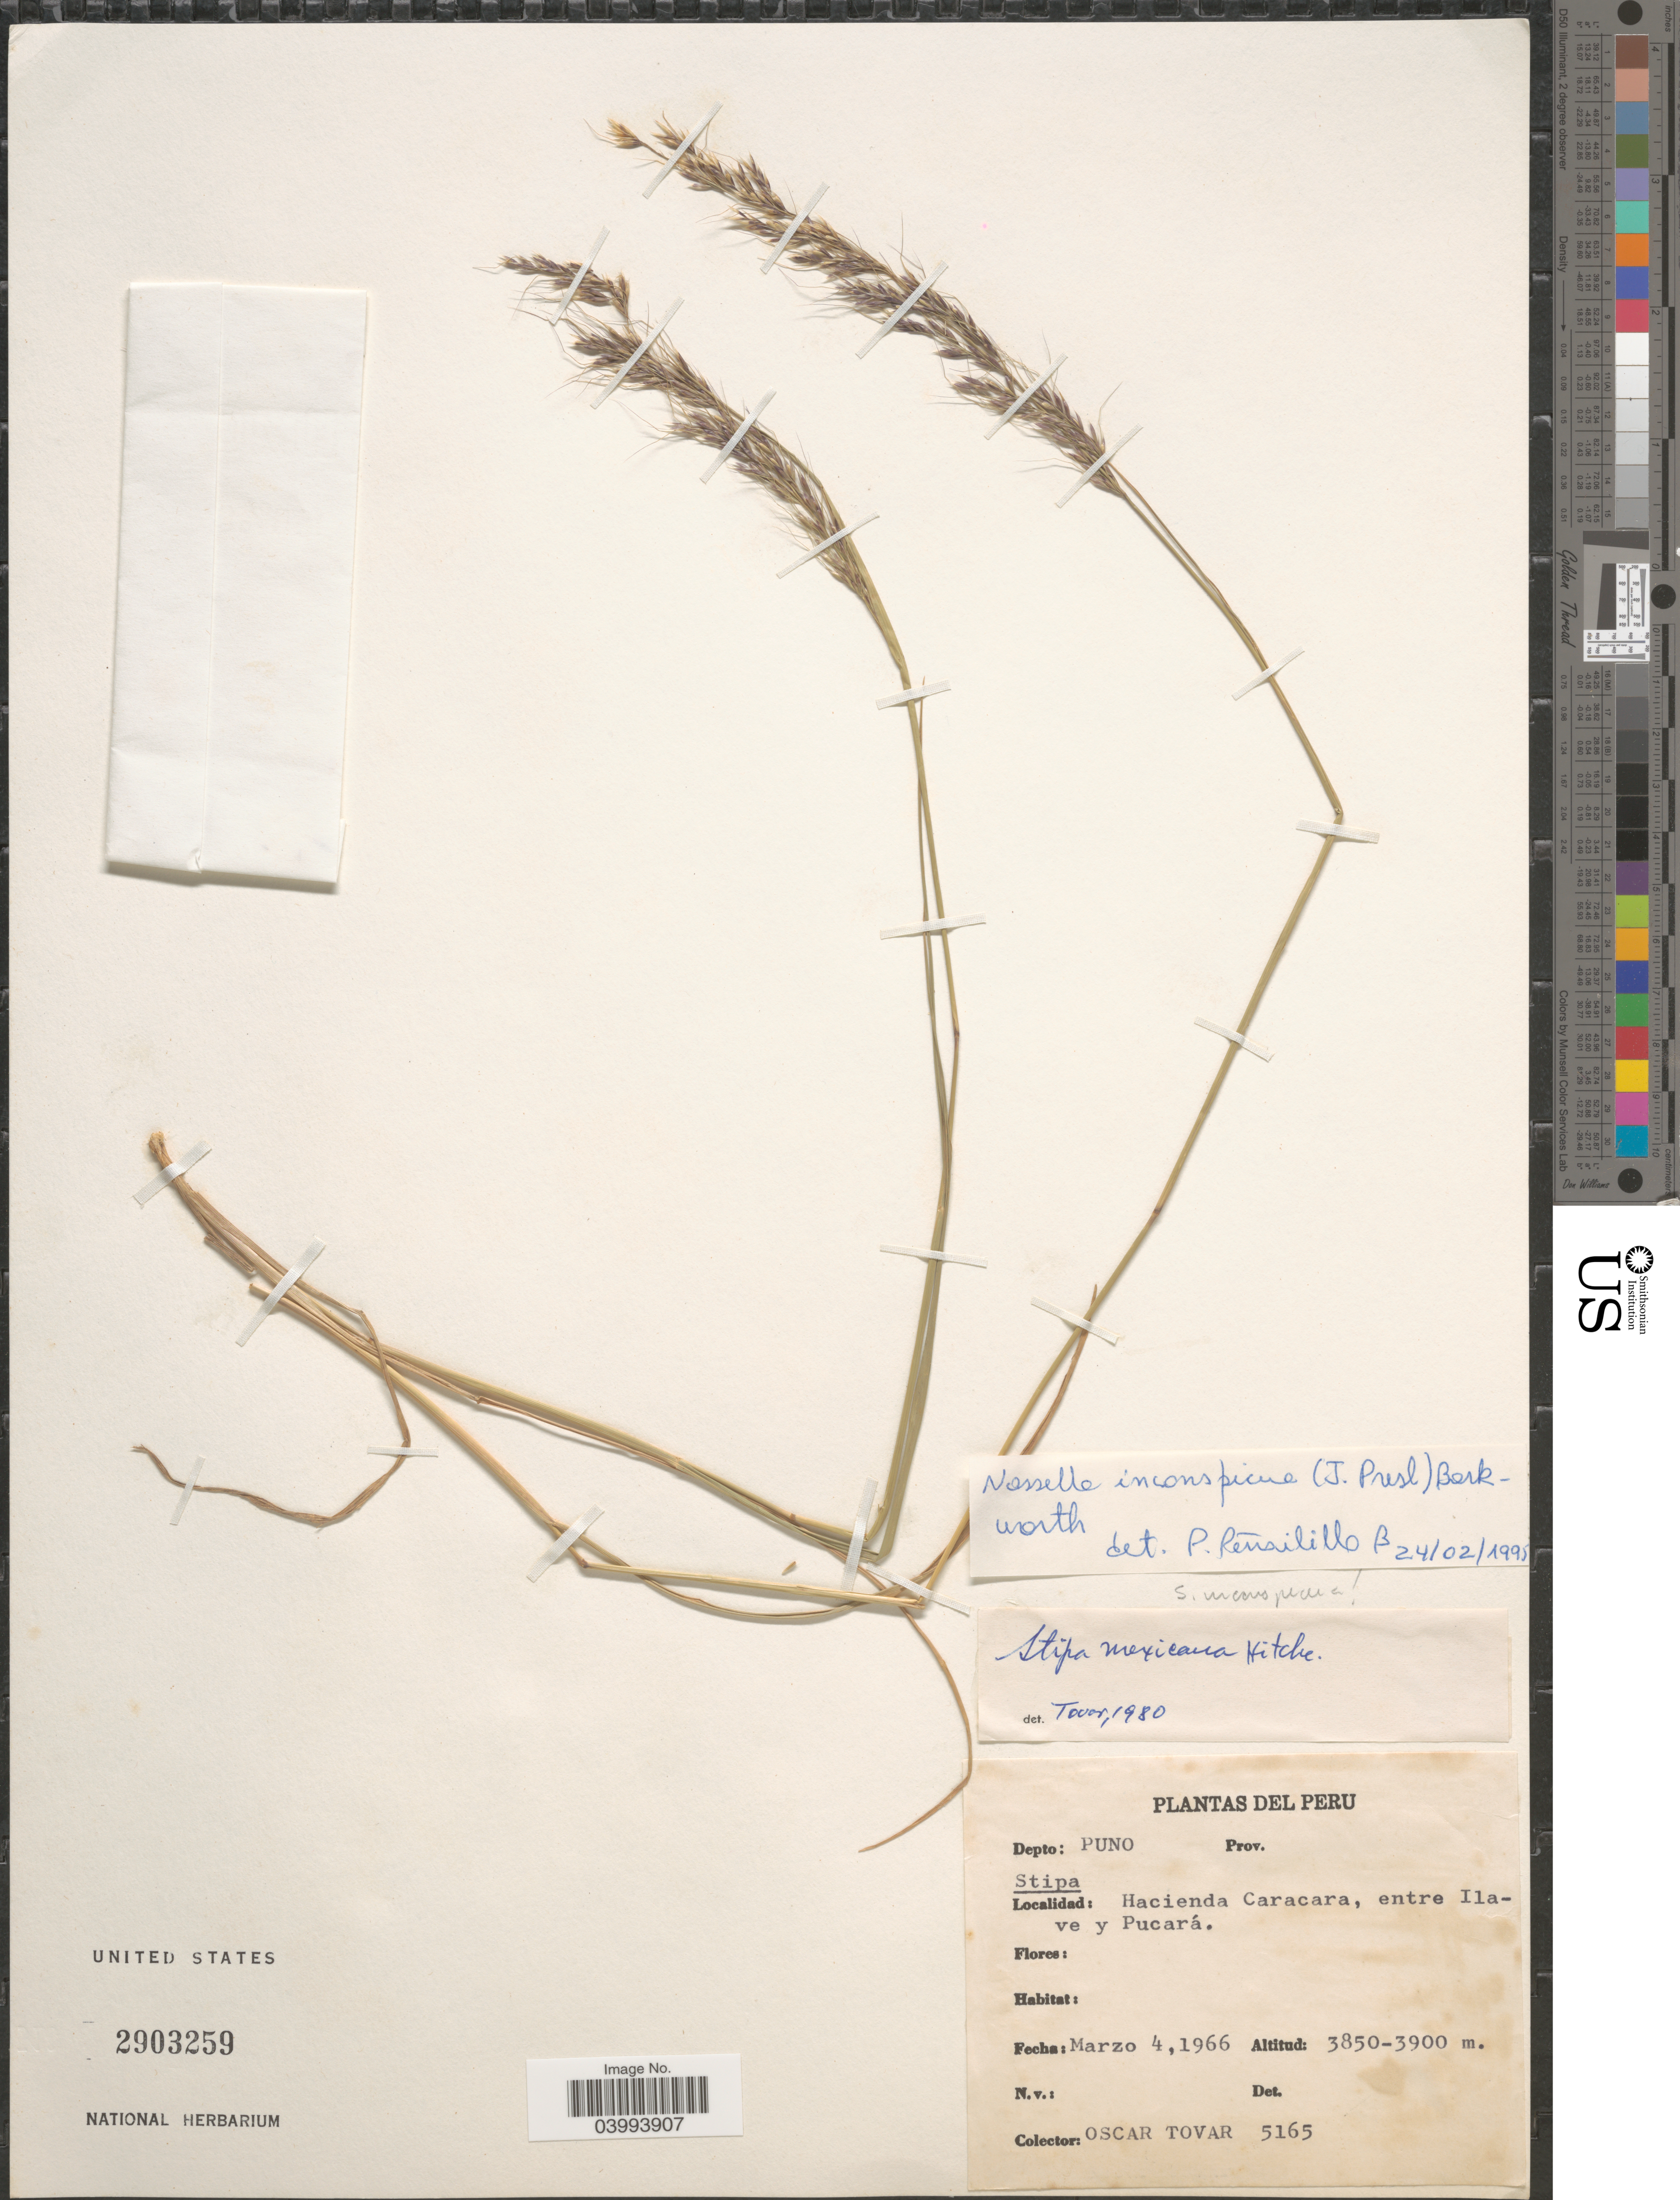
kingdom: Plantae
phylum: Tracheophyta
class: Liliopsida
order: Poales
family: Poaceae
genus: Nassella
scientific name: Nassella inconspicua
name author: (J. Presl) Barkworth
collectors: Ó. Tovar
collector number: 5165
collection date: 1966-03-04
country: Peru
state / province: Puno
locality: Depto: Puno. Hacienda Caracara, entre Ilave y Pucará.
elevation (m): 3850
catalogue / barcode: US 2903259